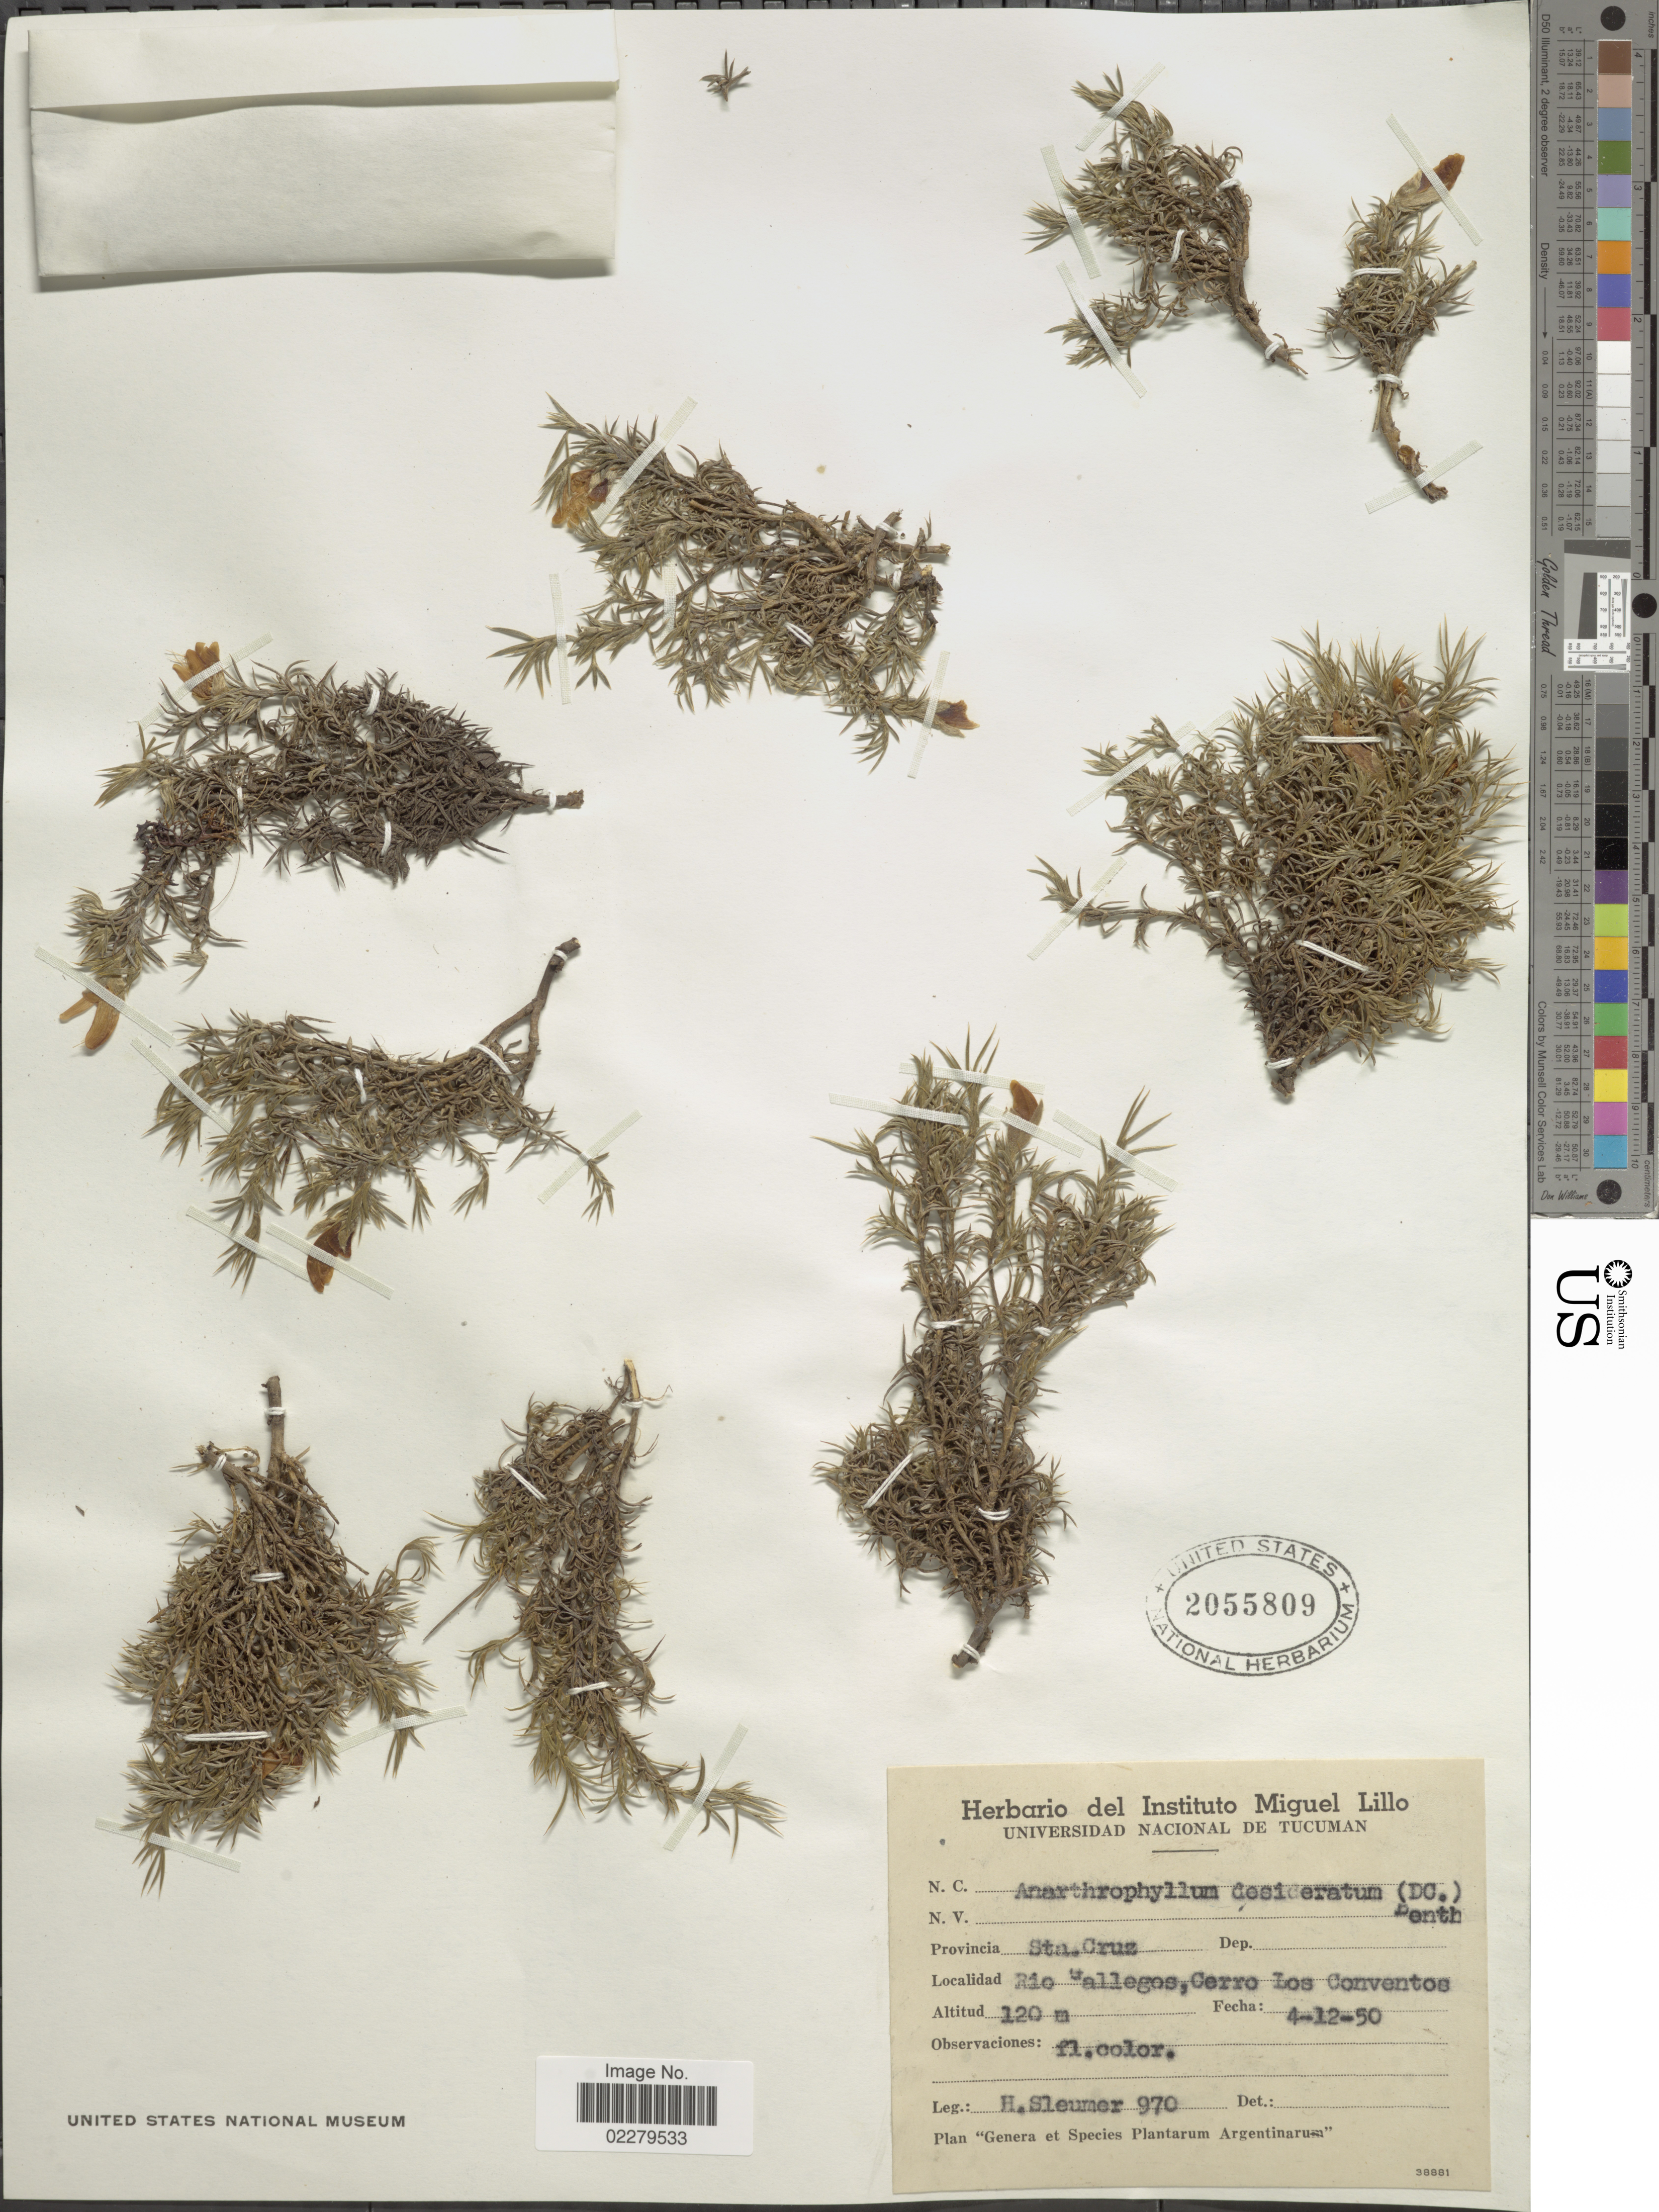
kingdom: Plantae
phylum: Tracheophyta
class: Magnoliopsida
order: Fabales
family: Fabaceae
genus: Anarthrophyllum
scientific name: Anarthrophyllum desideratum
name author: (DC.) Benth.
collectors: H. O. Sleumer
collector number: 970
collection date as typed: Transcribed d/m/y: 4/12/50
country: Argentina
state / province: Santa Cruz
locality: Prov. Sta. Cruz. Rio Gallegos, Cerro Los Conventos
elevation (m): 120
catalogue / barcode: US 2055809